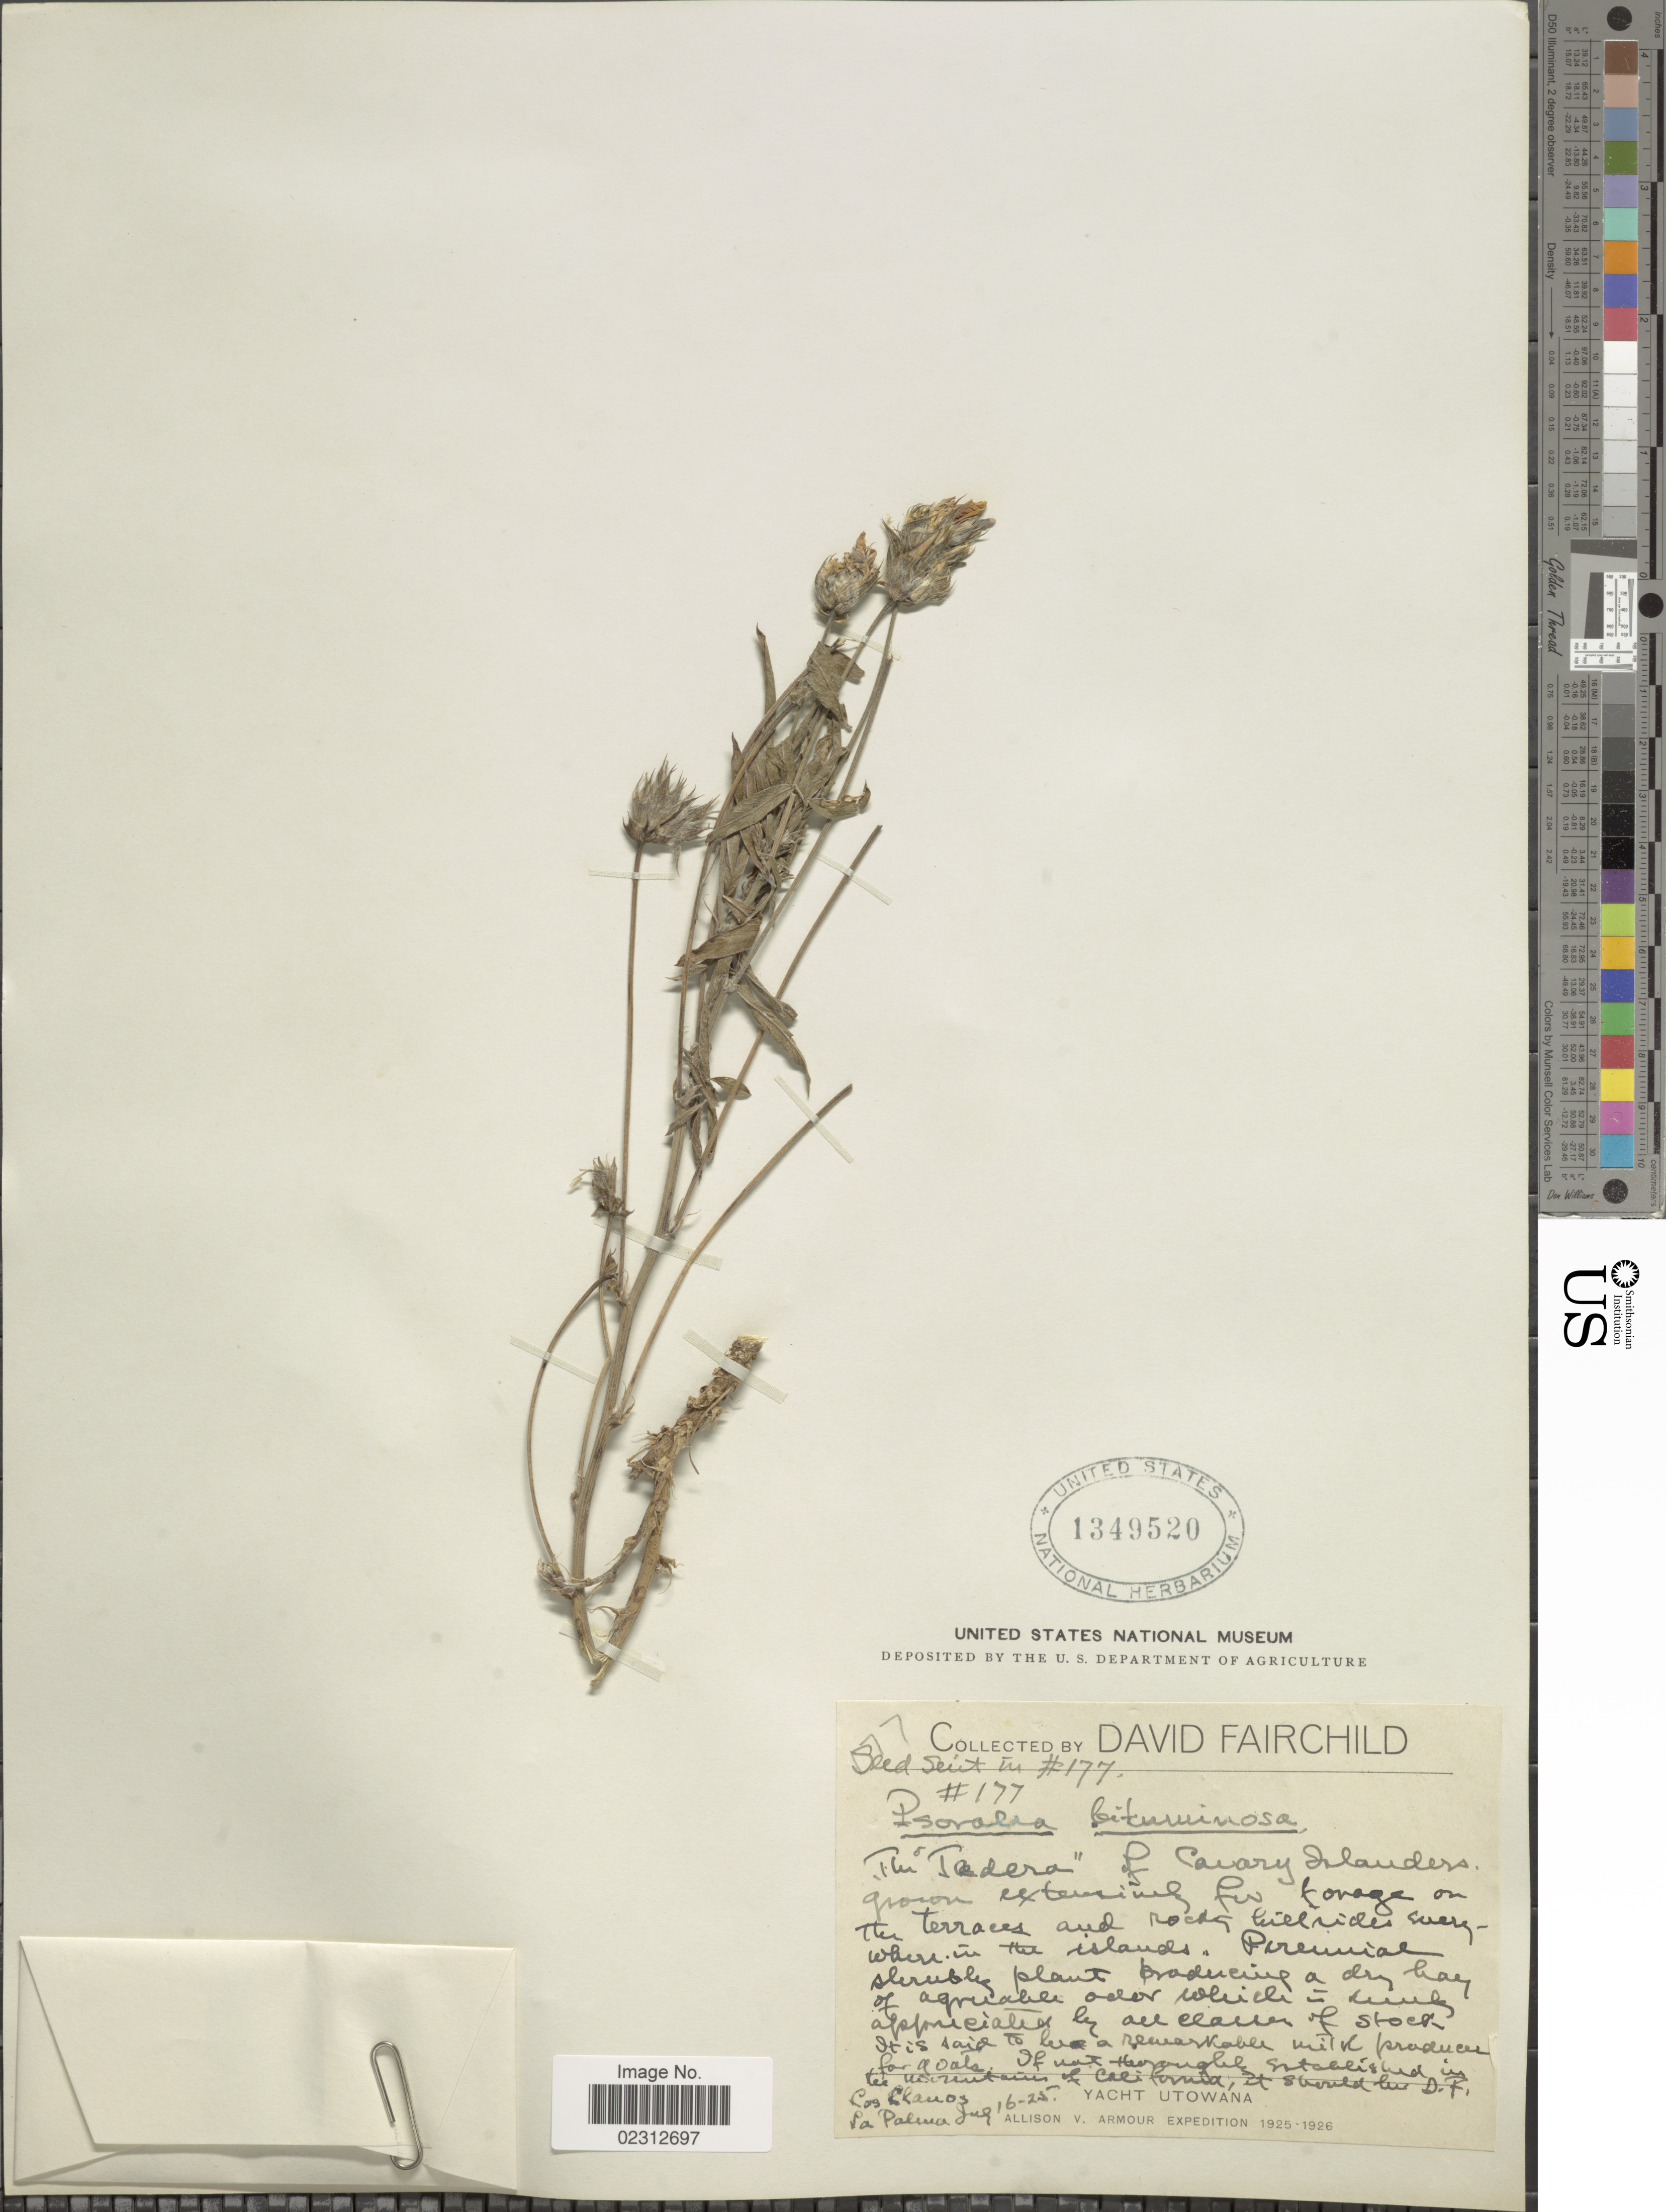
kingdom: Plantae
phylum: Tracheophyta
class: Magnoliopsida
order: Fabales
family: Fabaceae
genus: Bituminaria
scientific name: Bituminaria bituminosa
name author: (L.) C.H. Stirt.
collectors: D. Fairchild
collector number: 177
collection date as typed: Transcribed d/m/y: 16/7/25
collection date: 1925-07-16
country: Spain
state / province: Canarias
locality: Los Llanos, La Palma, Canary Islands.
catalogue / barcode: US 1349520